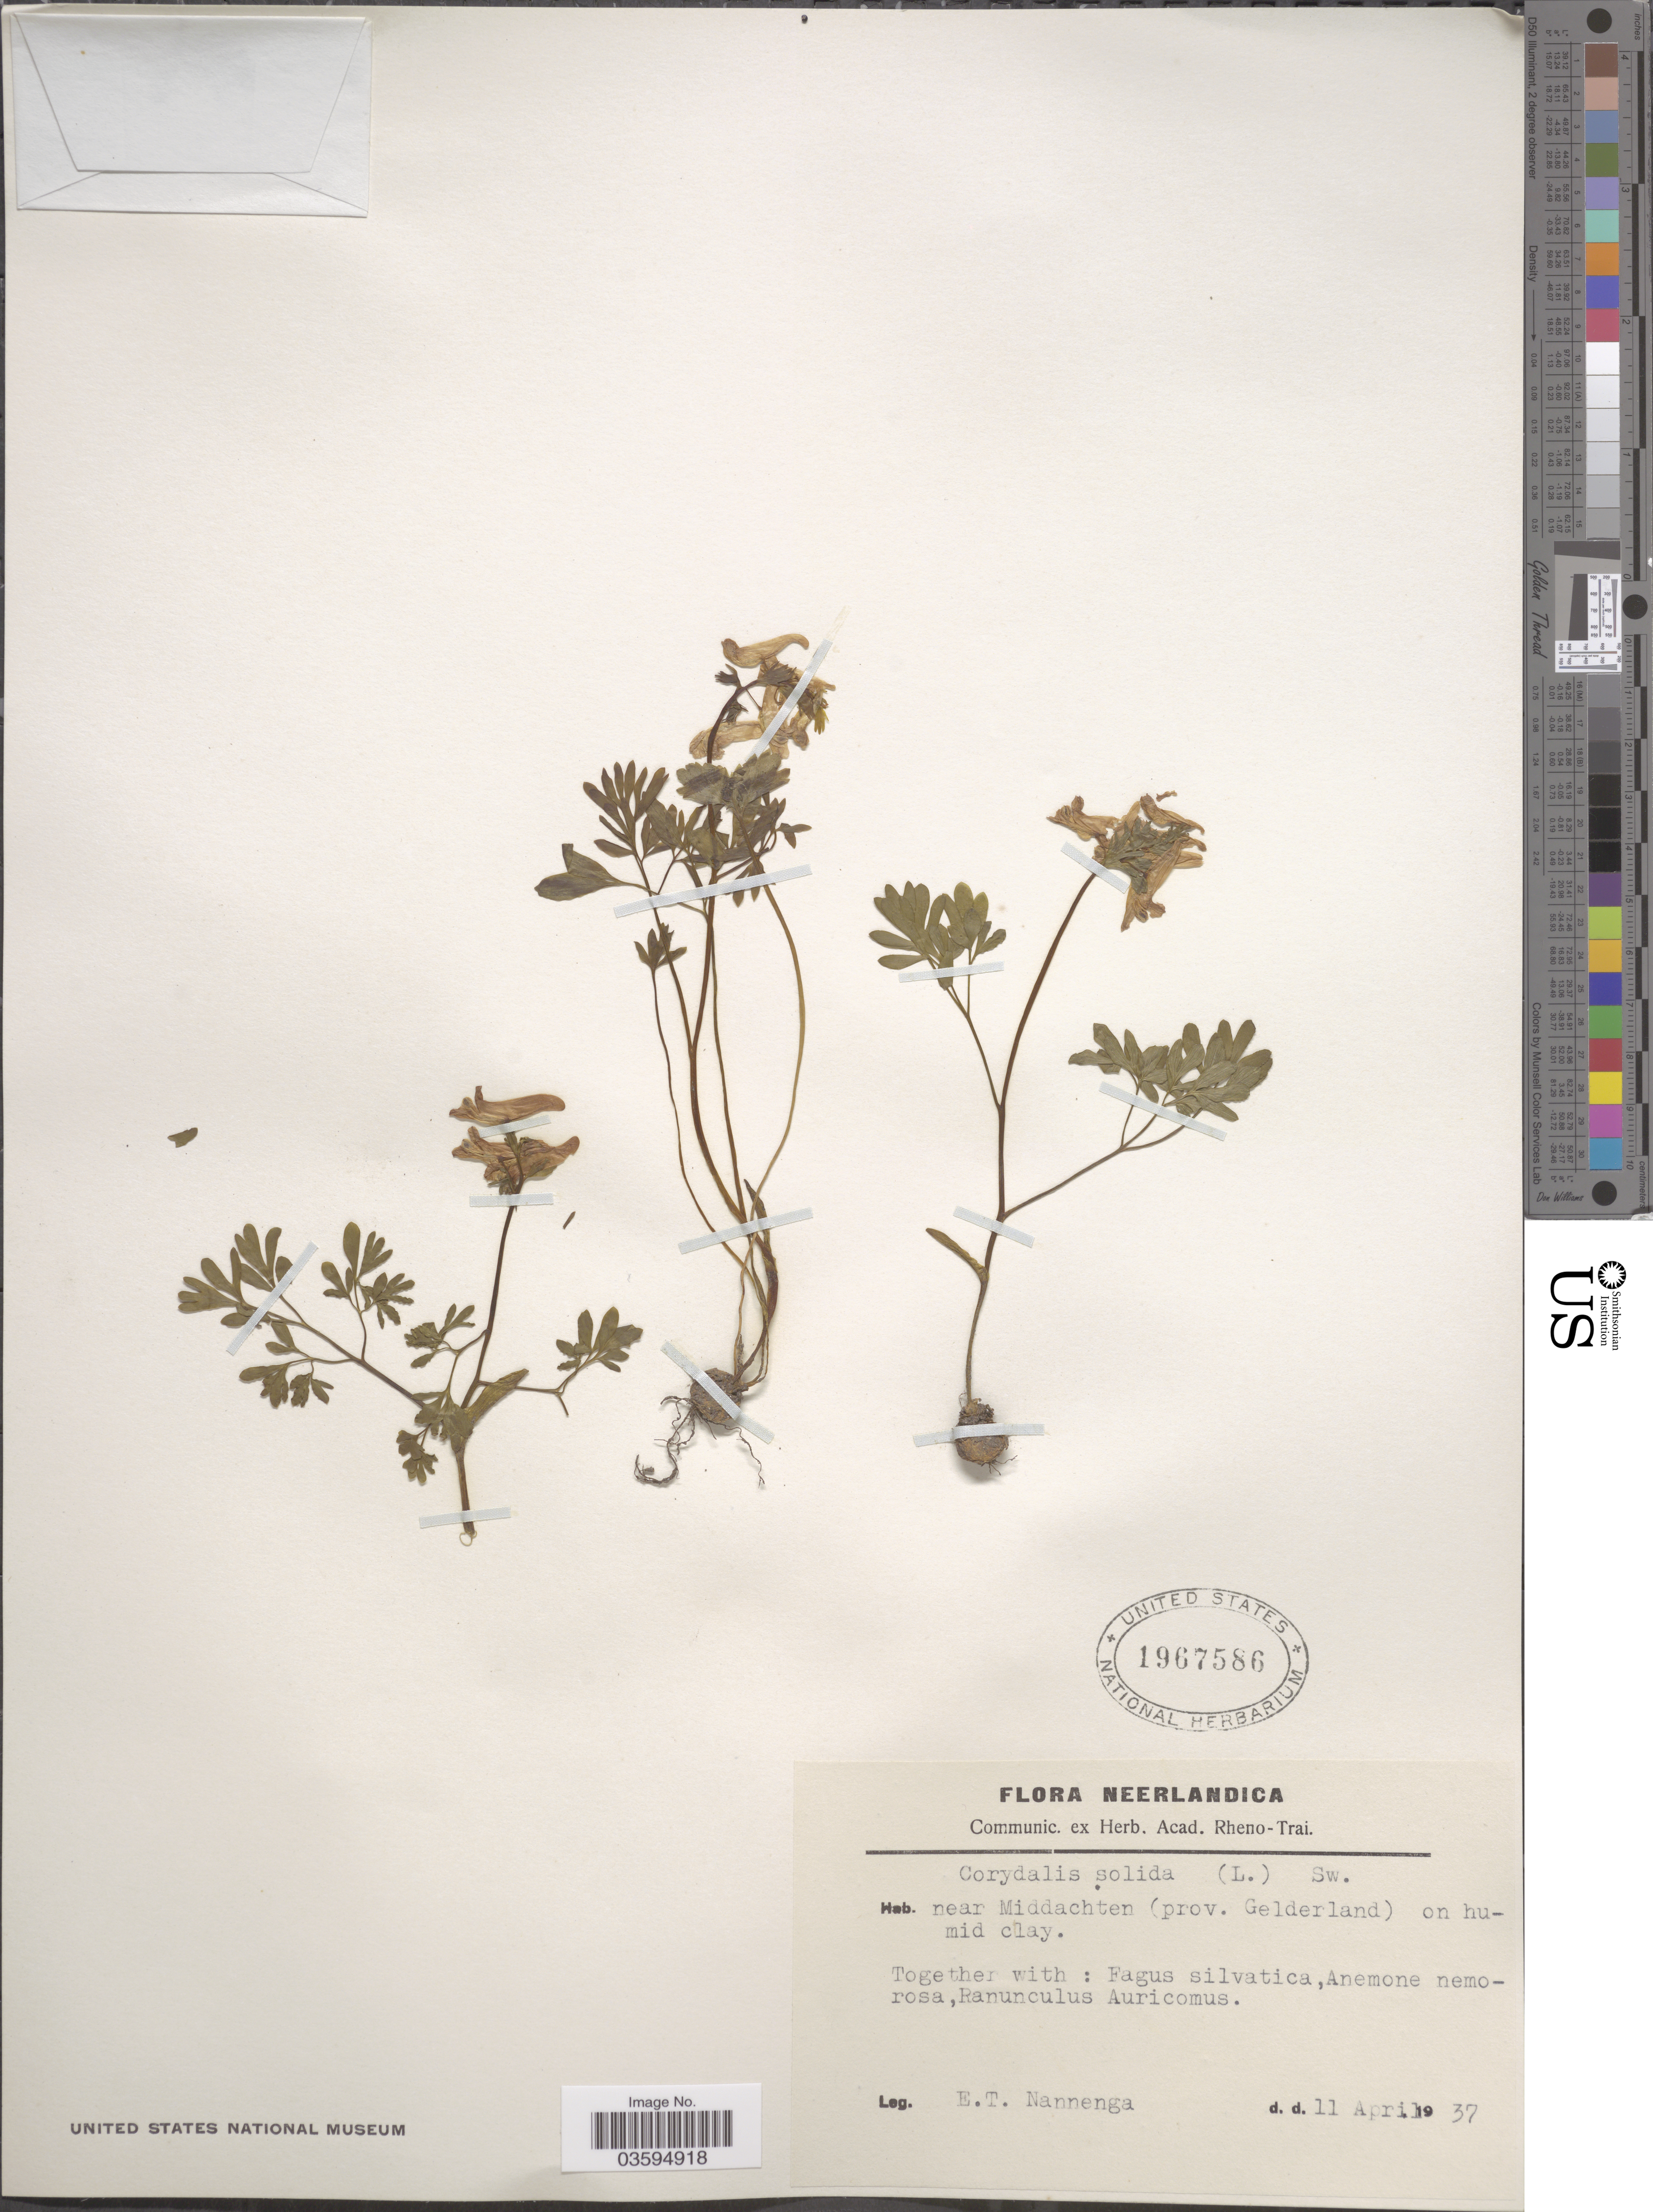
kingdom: Plantae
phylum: Tracheophyta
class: Magnoliopsida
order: Ranunculales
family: Papaveraceae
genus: Corydalis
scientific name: Corydalis solida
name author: (L.) Clairv.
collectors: E. Nannenga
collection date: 1937-04-11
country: Netherlands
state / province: Gelderland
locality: Neerlandica. Near Middachten.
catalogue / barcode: US 1967586